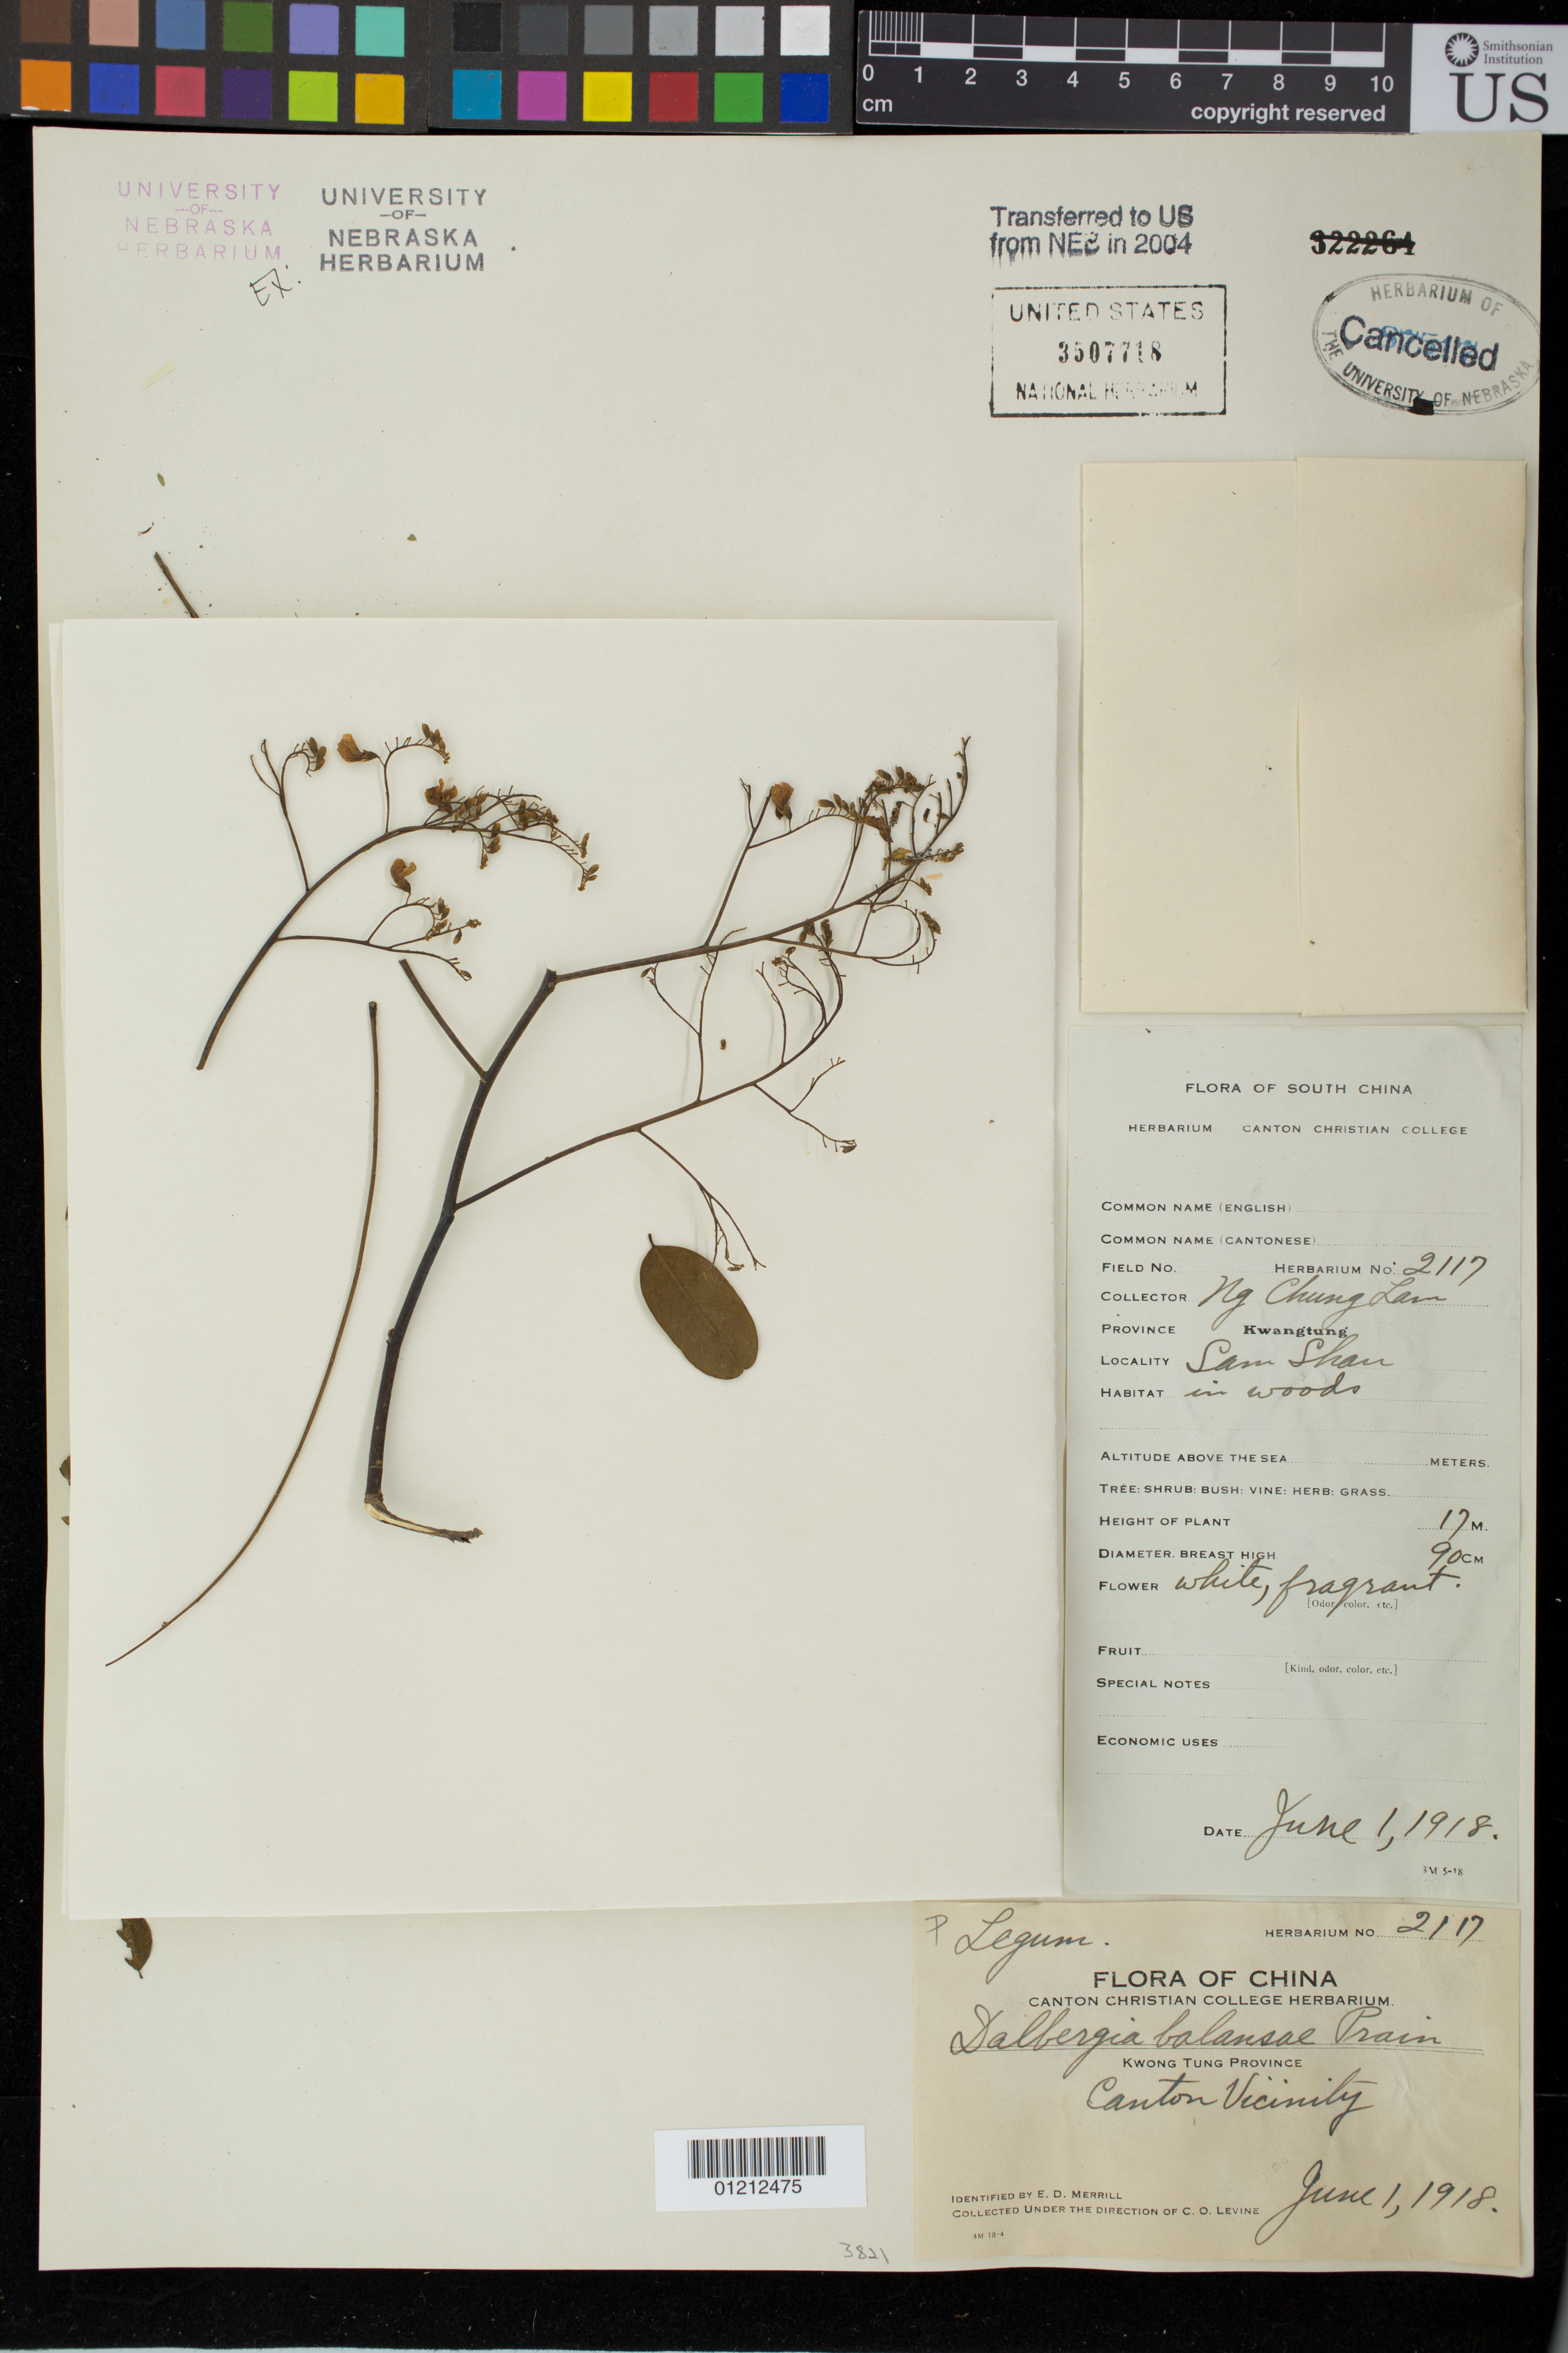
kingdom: Plantae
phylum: Tracheophyta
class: Magnoliopsida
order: Fabales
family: Fabaceae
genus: Dalbergia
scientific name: Dalbergia balansae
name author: Prain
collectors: C. L. Ng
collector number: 2117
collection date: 1918-06-01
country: China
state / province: Guangdong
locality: Sam Shan, Kwangtung. Canton vicinity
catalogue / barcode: US 3507718